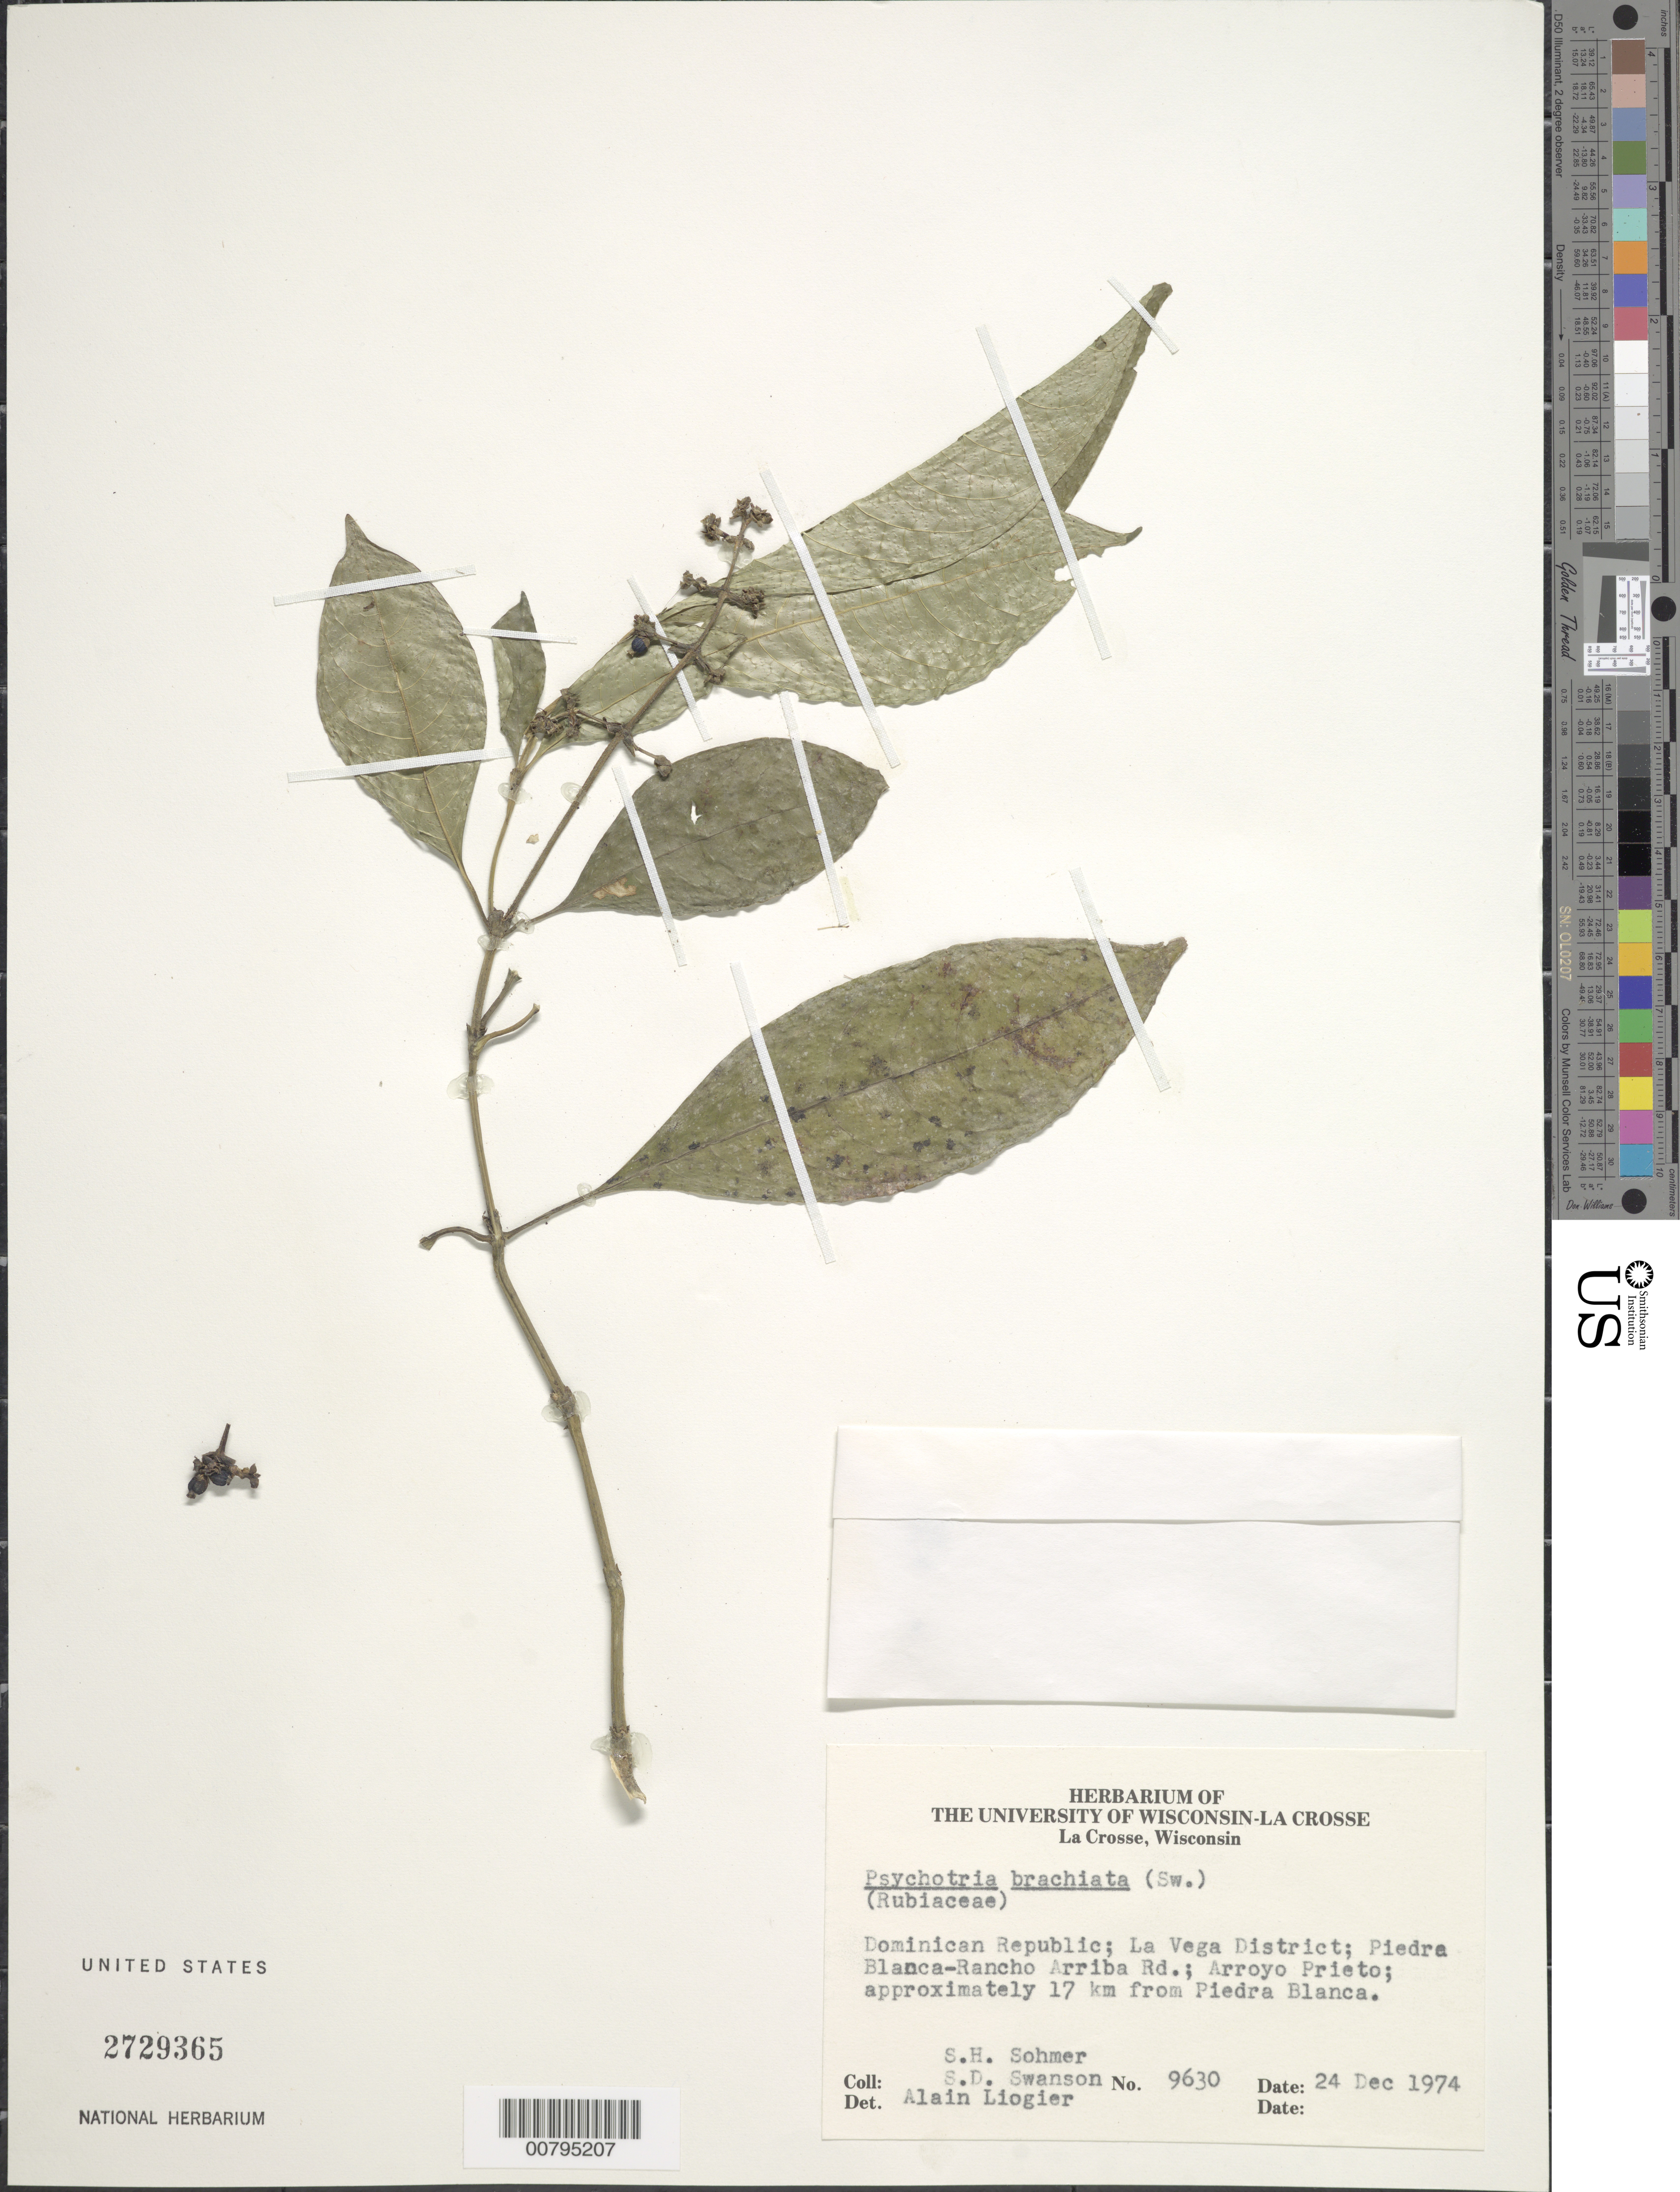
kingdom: Plantae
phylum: Tracheophyta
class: Magnoliopsida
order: Gentianales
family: Rubiaceae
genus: Psychotria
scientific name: Psychotria brachiata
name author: Sw.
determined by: Liogier, Alain H.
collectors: S. H. Sohmer & S. Swanson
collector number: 9630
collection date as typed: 24 Dec 1974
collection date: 1974-12-24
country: Dominican Republic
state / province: La Vega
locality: Piedra Blanca-Rancho Arriba Rd.; Arroyo Prieto; approx. 17 km from Piedra Blanca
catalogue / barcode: US 2729365